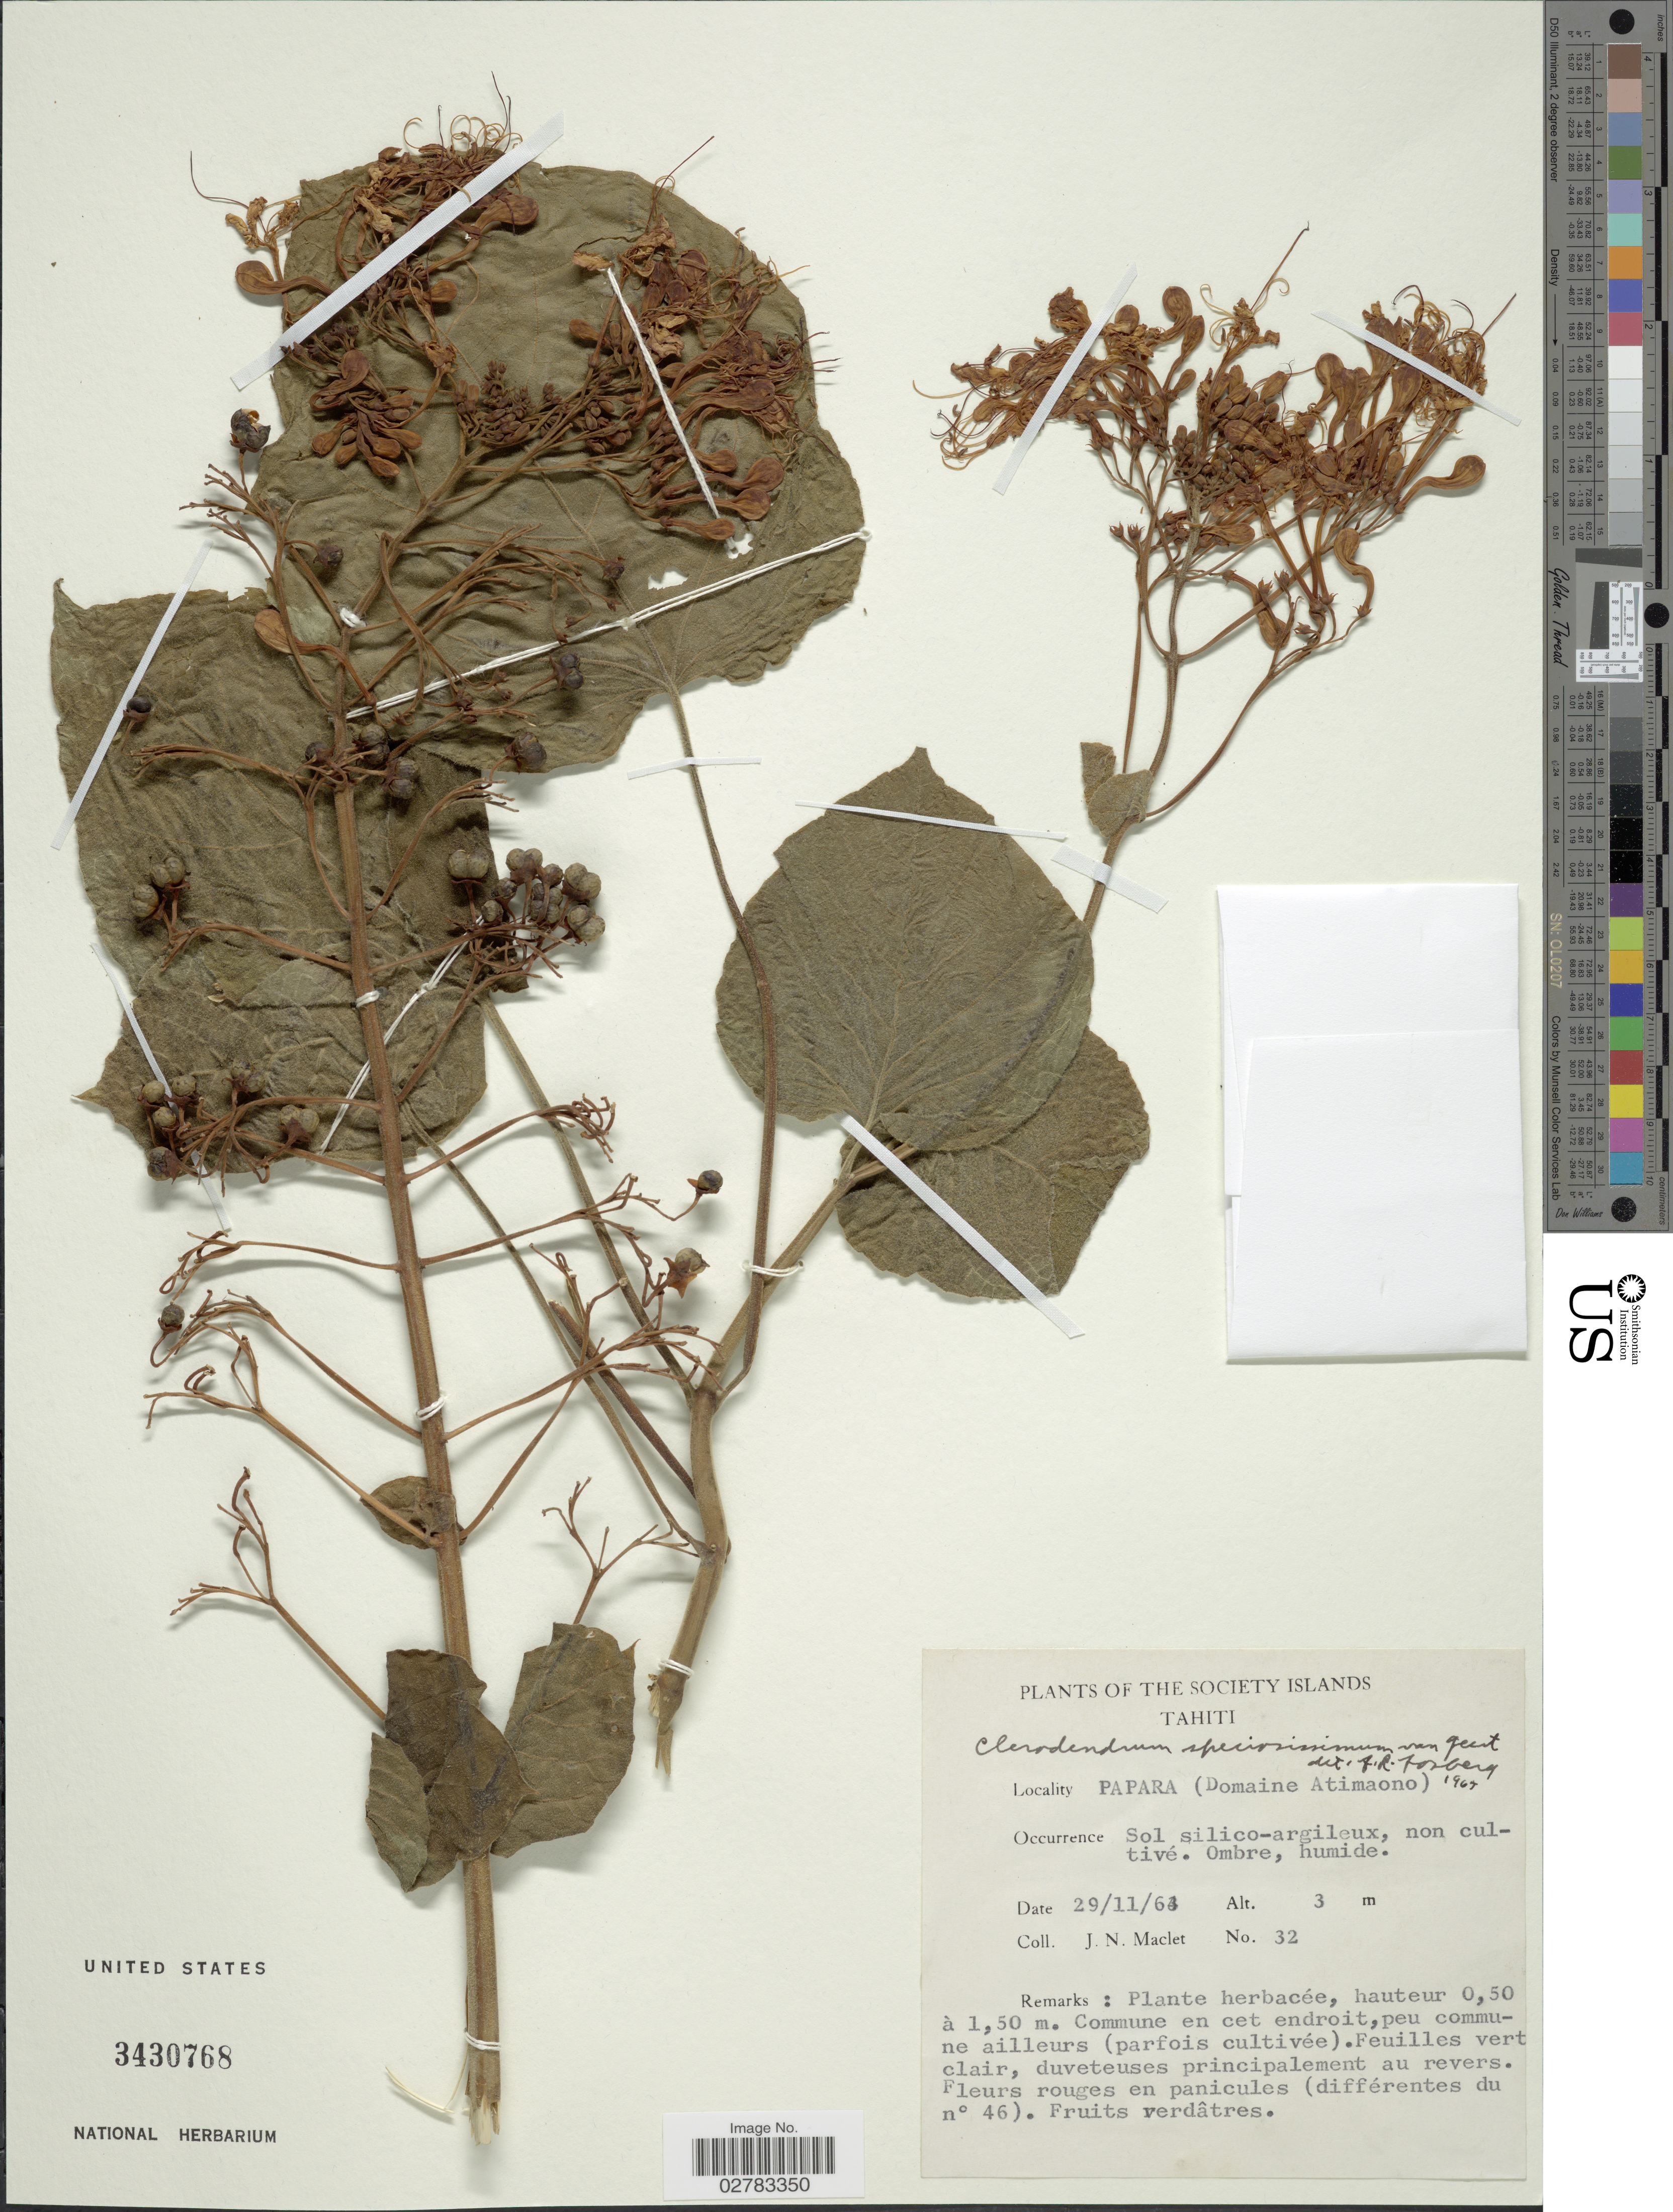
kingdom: Plantae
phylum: Tracheophyta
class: Magnoliopsida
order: Lamiales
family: Lamiaceae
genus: Clerodendrum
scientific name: Clerodendrum speciosissimum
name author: Drapiez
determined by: Wagner, W. L., (BOT), Smithsonian Institution - National Museum of Natural History (UNITED STATES)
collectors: J. Maclet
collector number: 32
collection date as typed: Transcribed d/m/y: 29/11/63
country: French Polynesia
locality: The Society Islands, Tahiti, Papara (Domaine Atimaono)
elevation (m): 3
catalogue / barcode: US 3430768